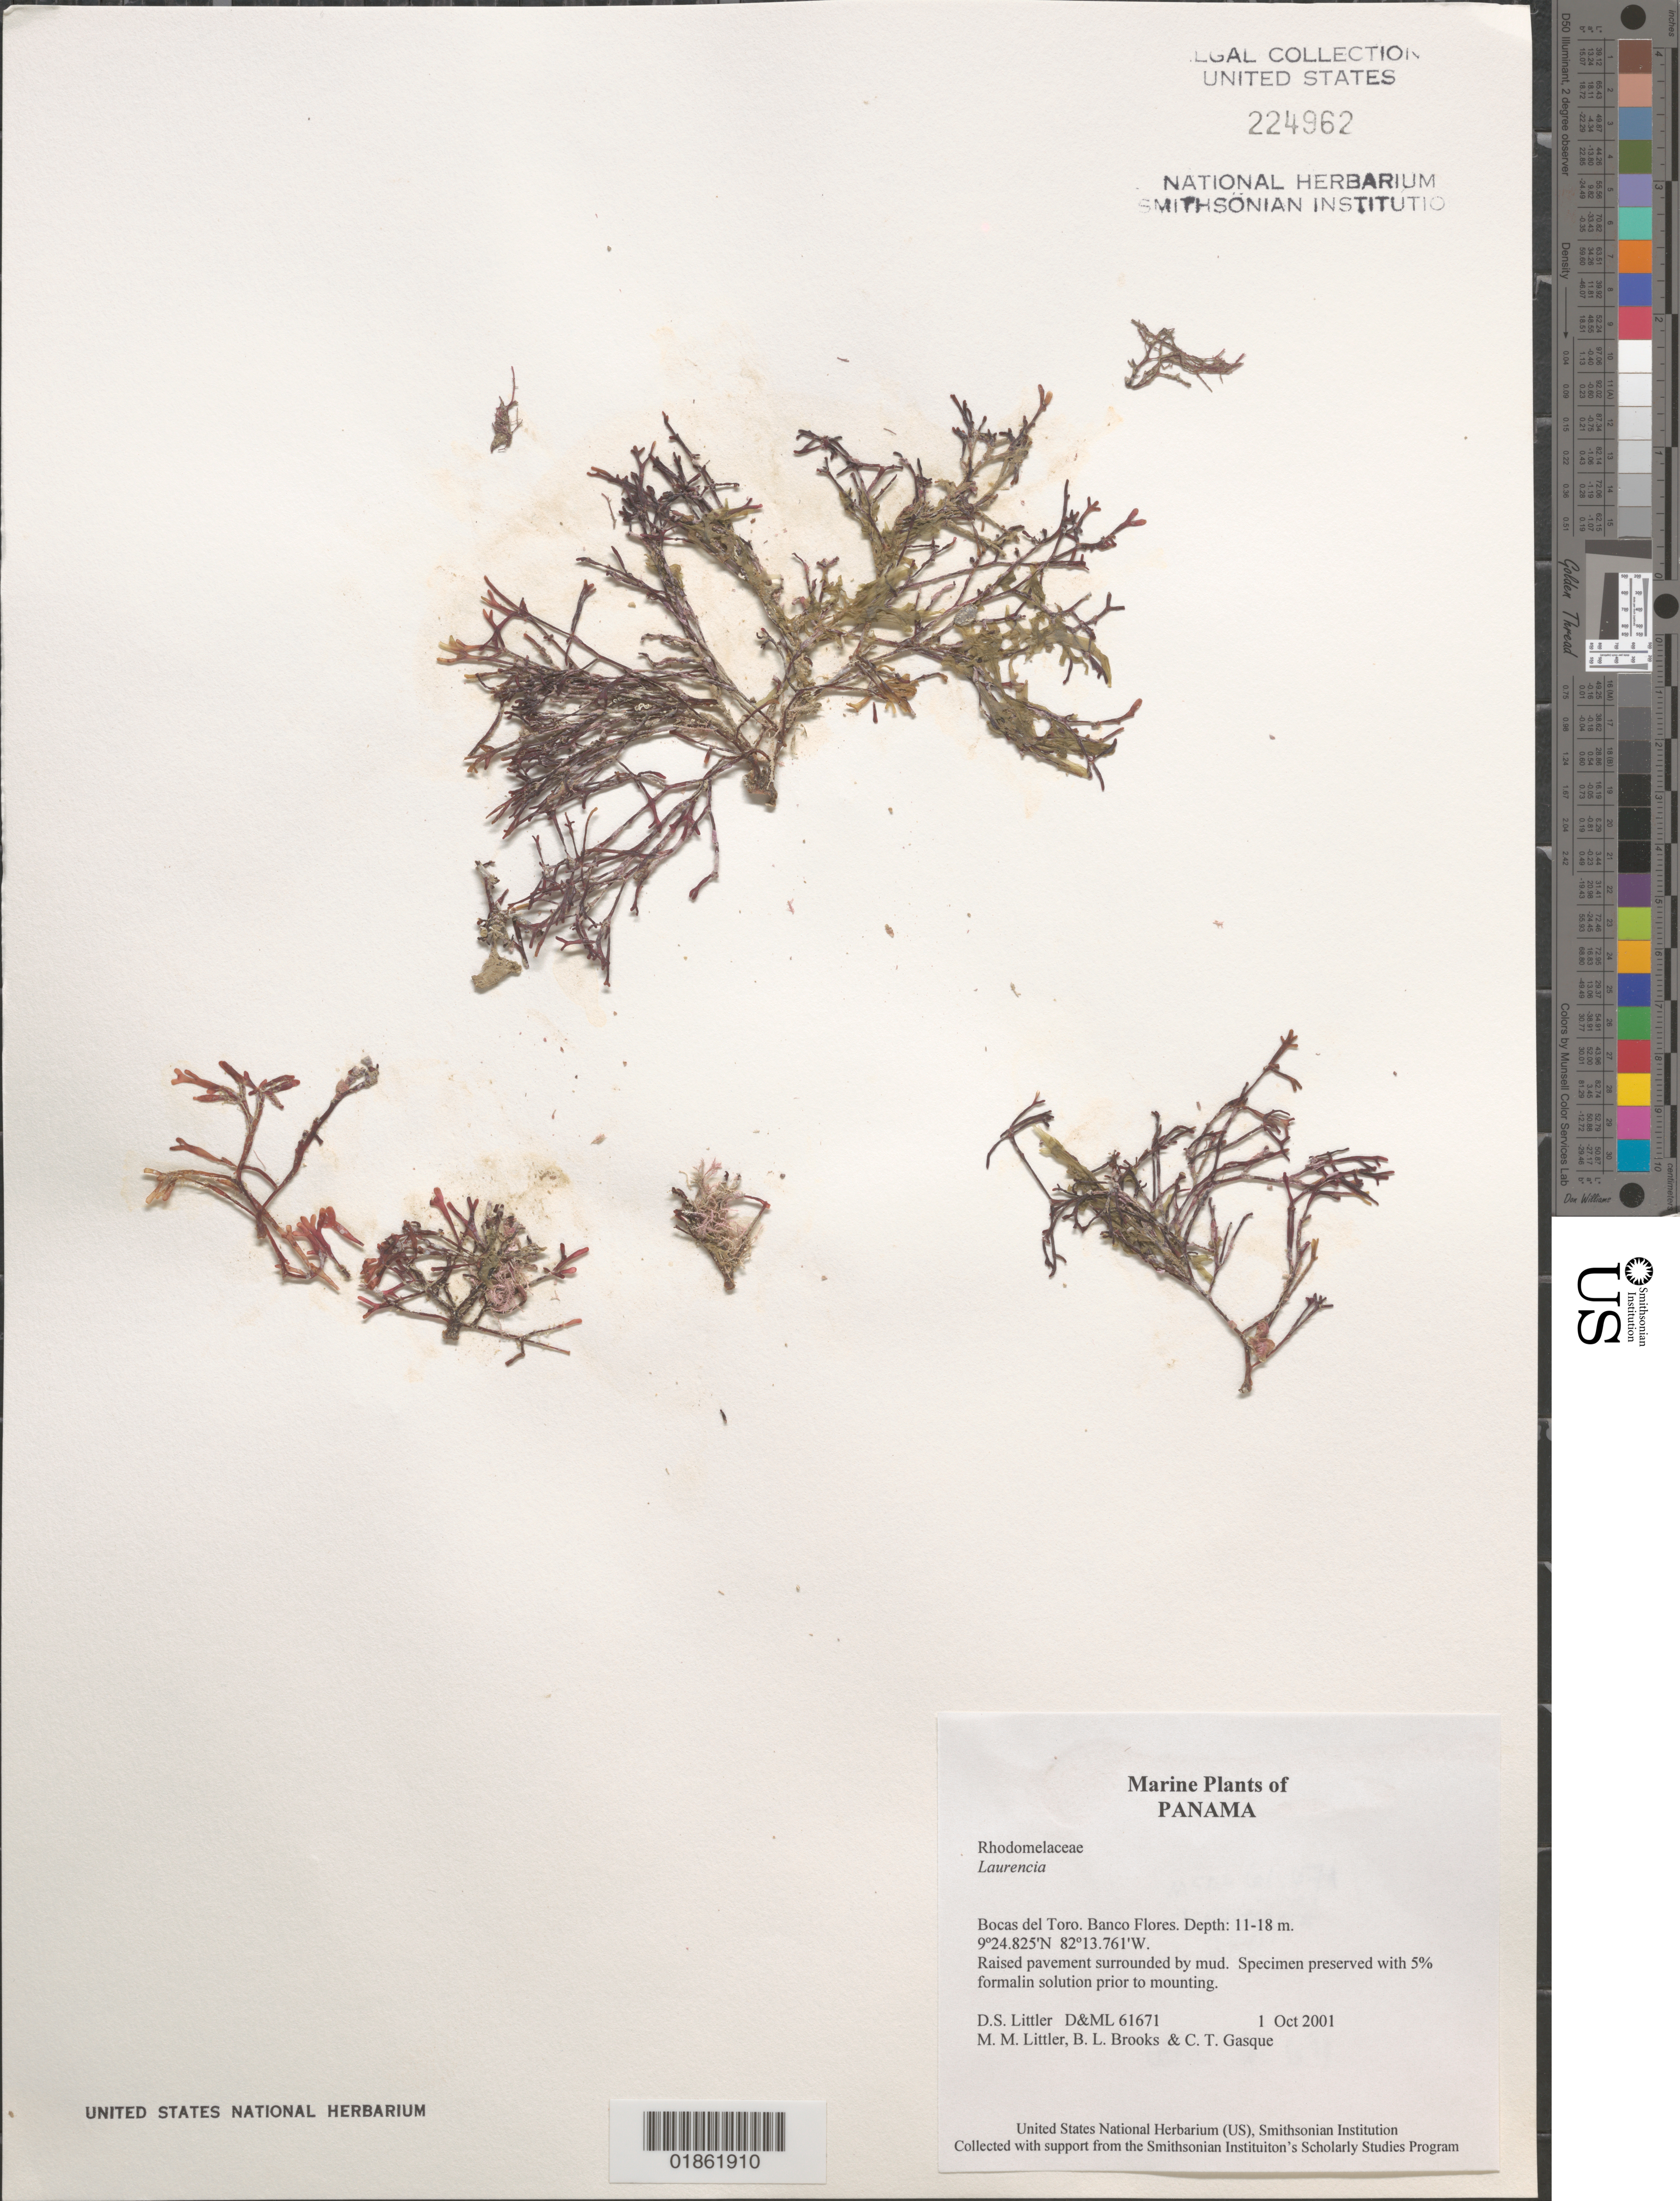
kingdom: Plantae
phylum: Rhodophyta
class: Florideophyceae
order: Ceramiales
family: Rhodomelaceae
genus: Laurencia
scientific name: Laurencia sp.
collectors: D. S. Littler, M. M. Littler & C. Gasque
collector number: D&ML 61671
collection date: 2001-10-01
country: Panama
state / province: Bocas del Toro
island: Colón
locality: Isla Colón. Bocas del Toro. Banco Flores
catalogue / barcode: US 224962